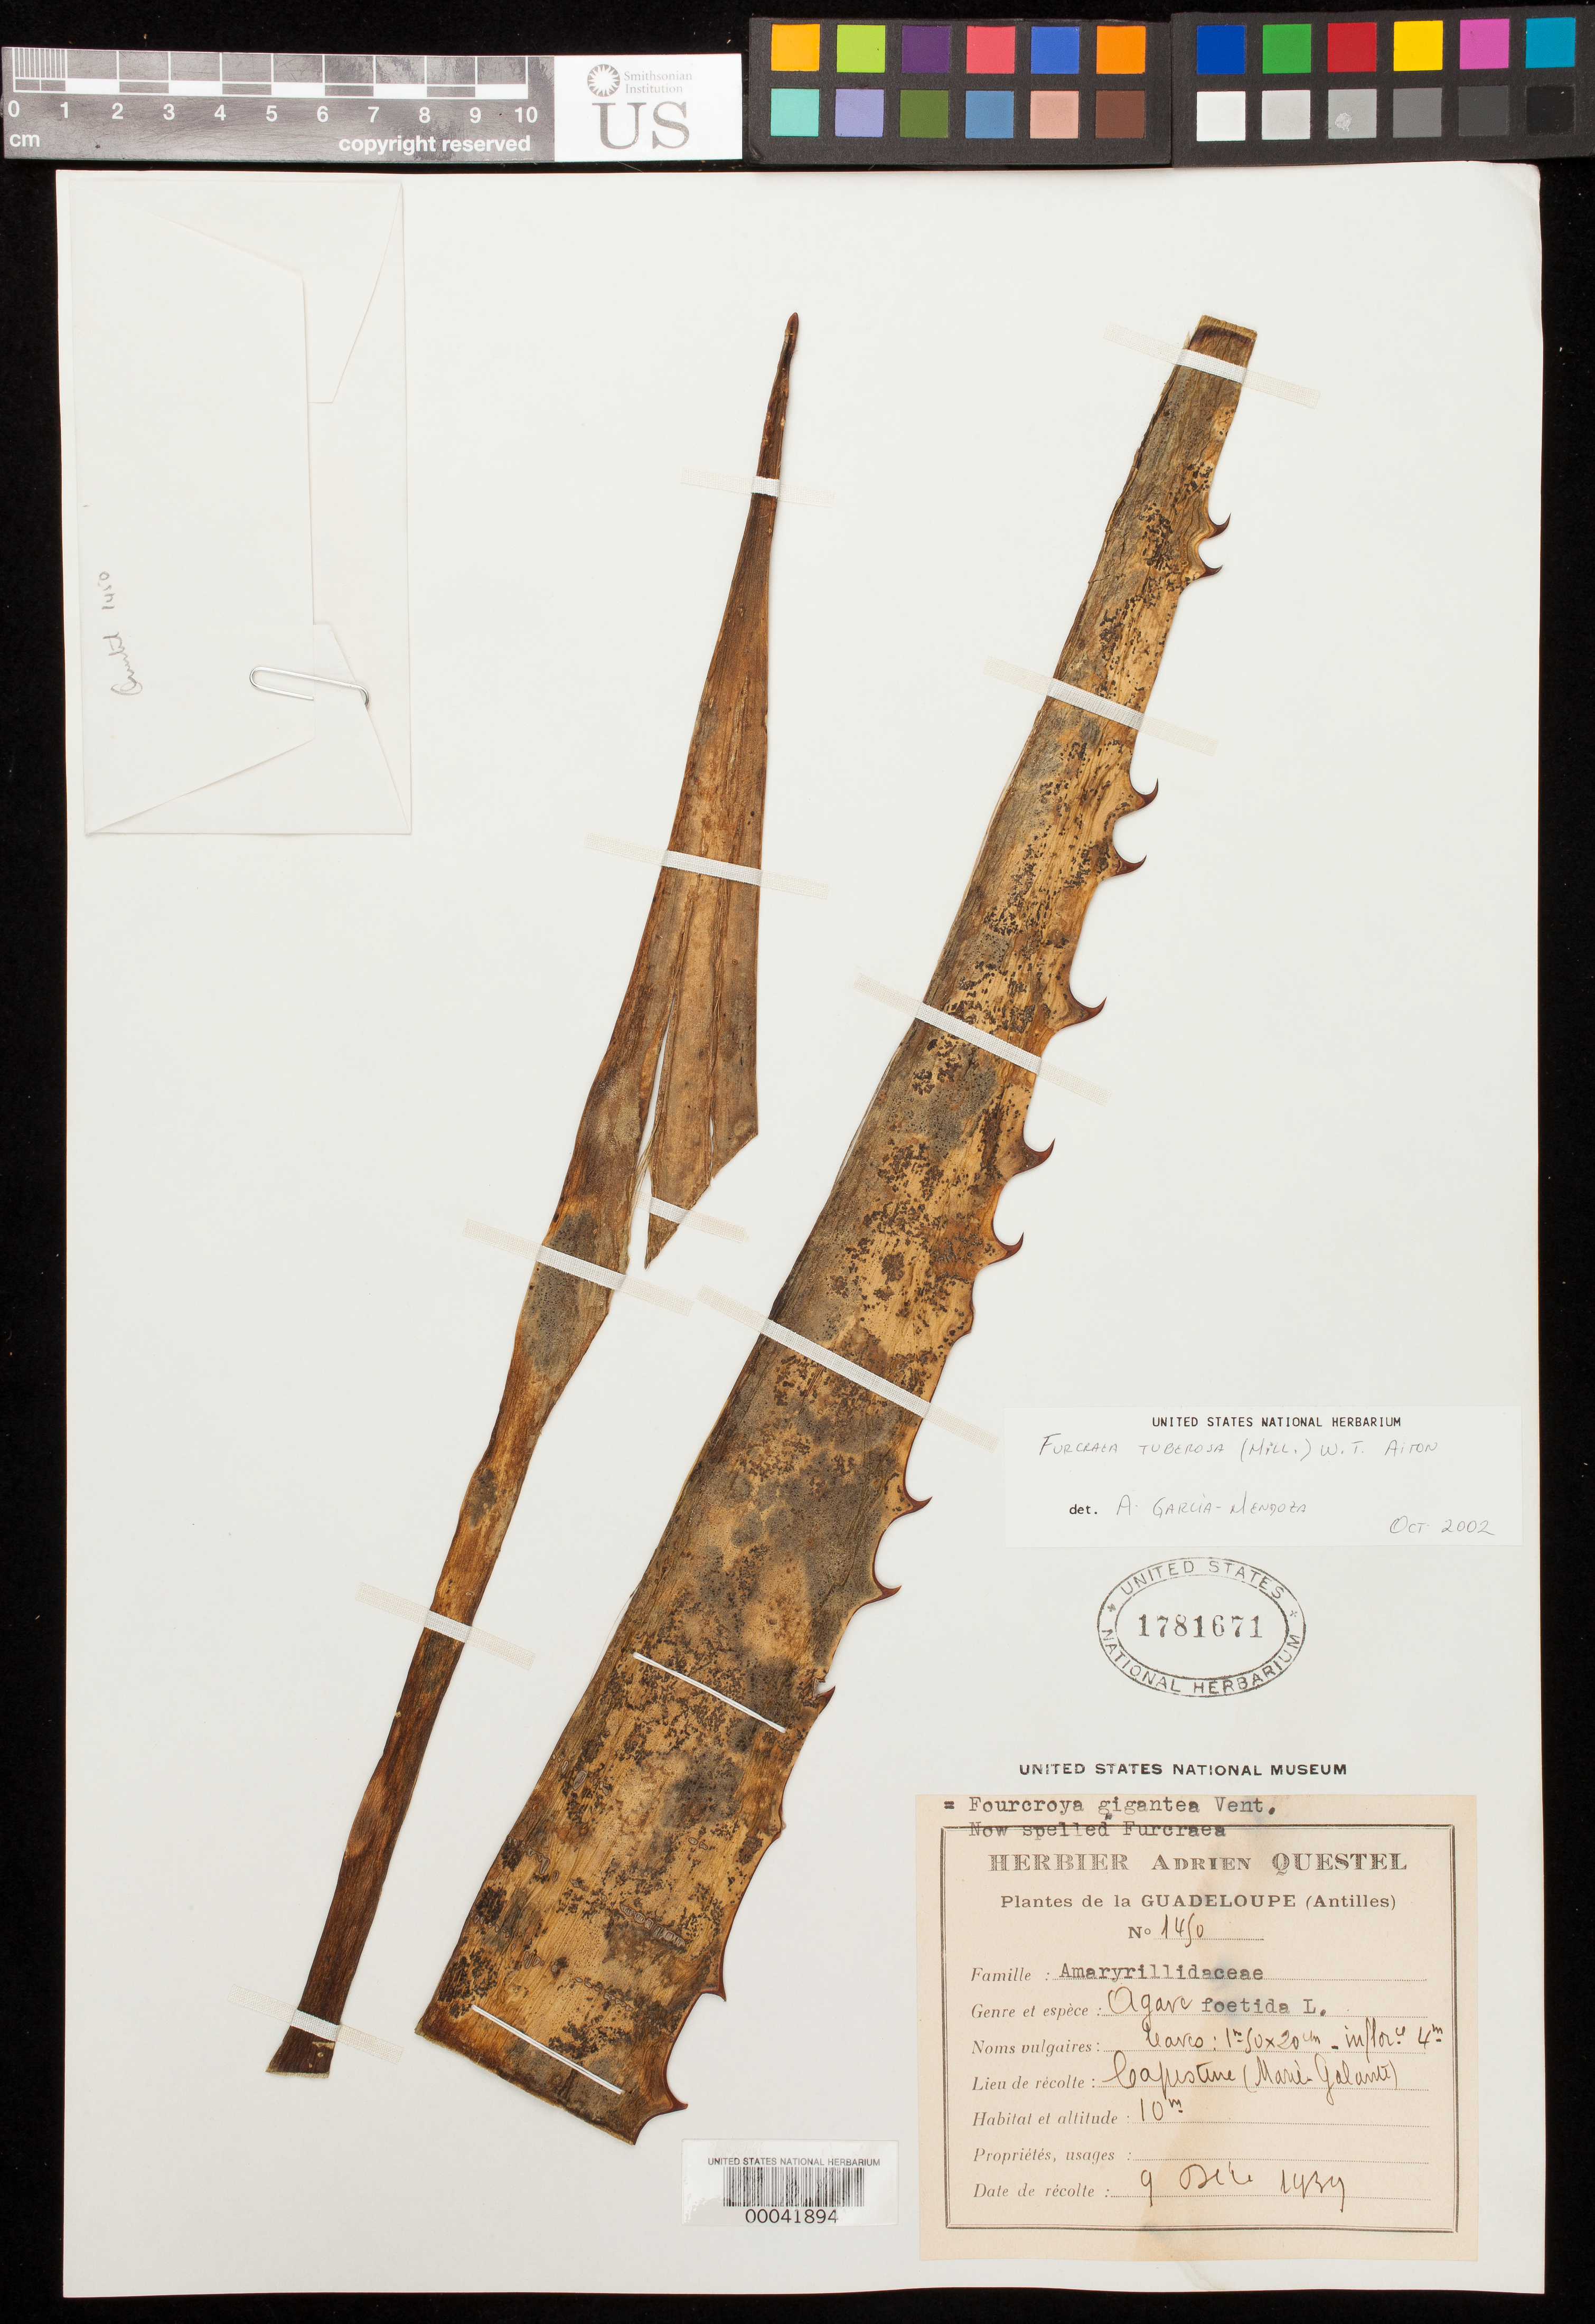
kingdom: Plantae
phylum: Tracheophyta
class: Liliopsida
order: Asparagales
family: Asparagaceae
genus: Furcraea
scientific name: Furcraea tuberosa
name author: (Mill.) W.T. Aiton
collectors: A. Questel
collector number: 1450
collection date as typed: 09 Dec 1939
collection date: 1939-12-09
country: Guadeloupe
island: Marie Galante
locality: Capesterre. Pointe-à-Pitre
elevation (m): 10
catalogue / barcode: US 1781671